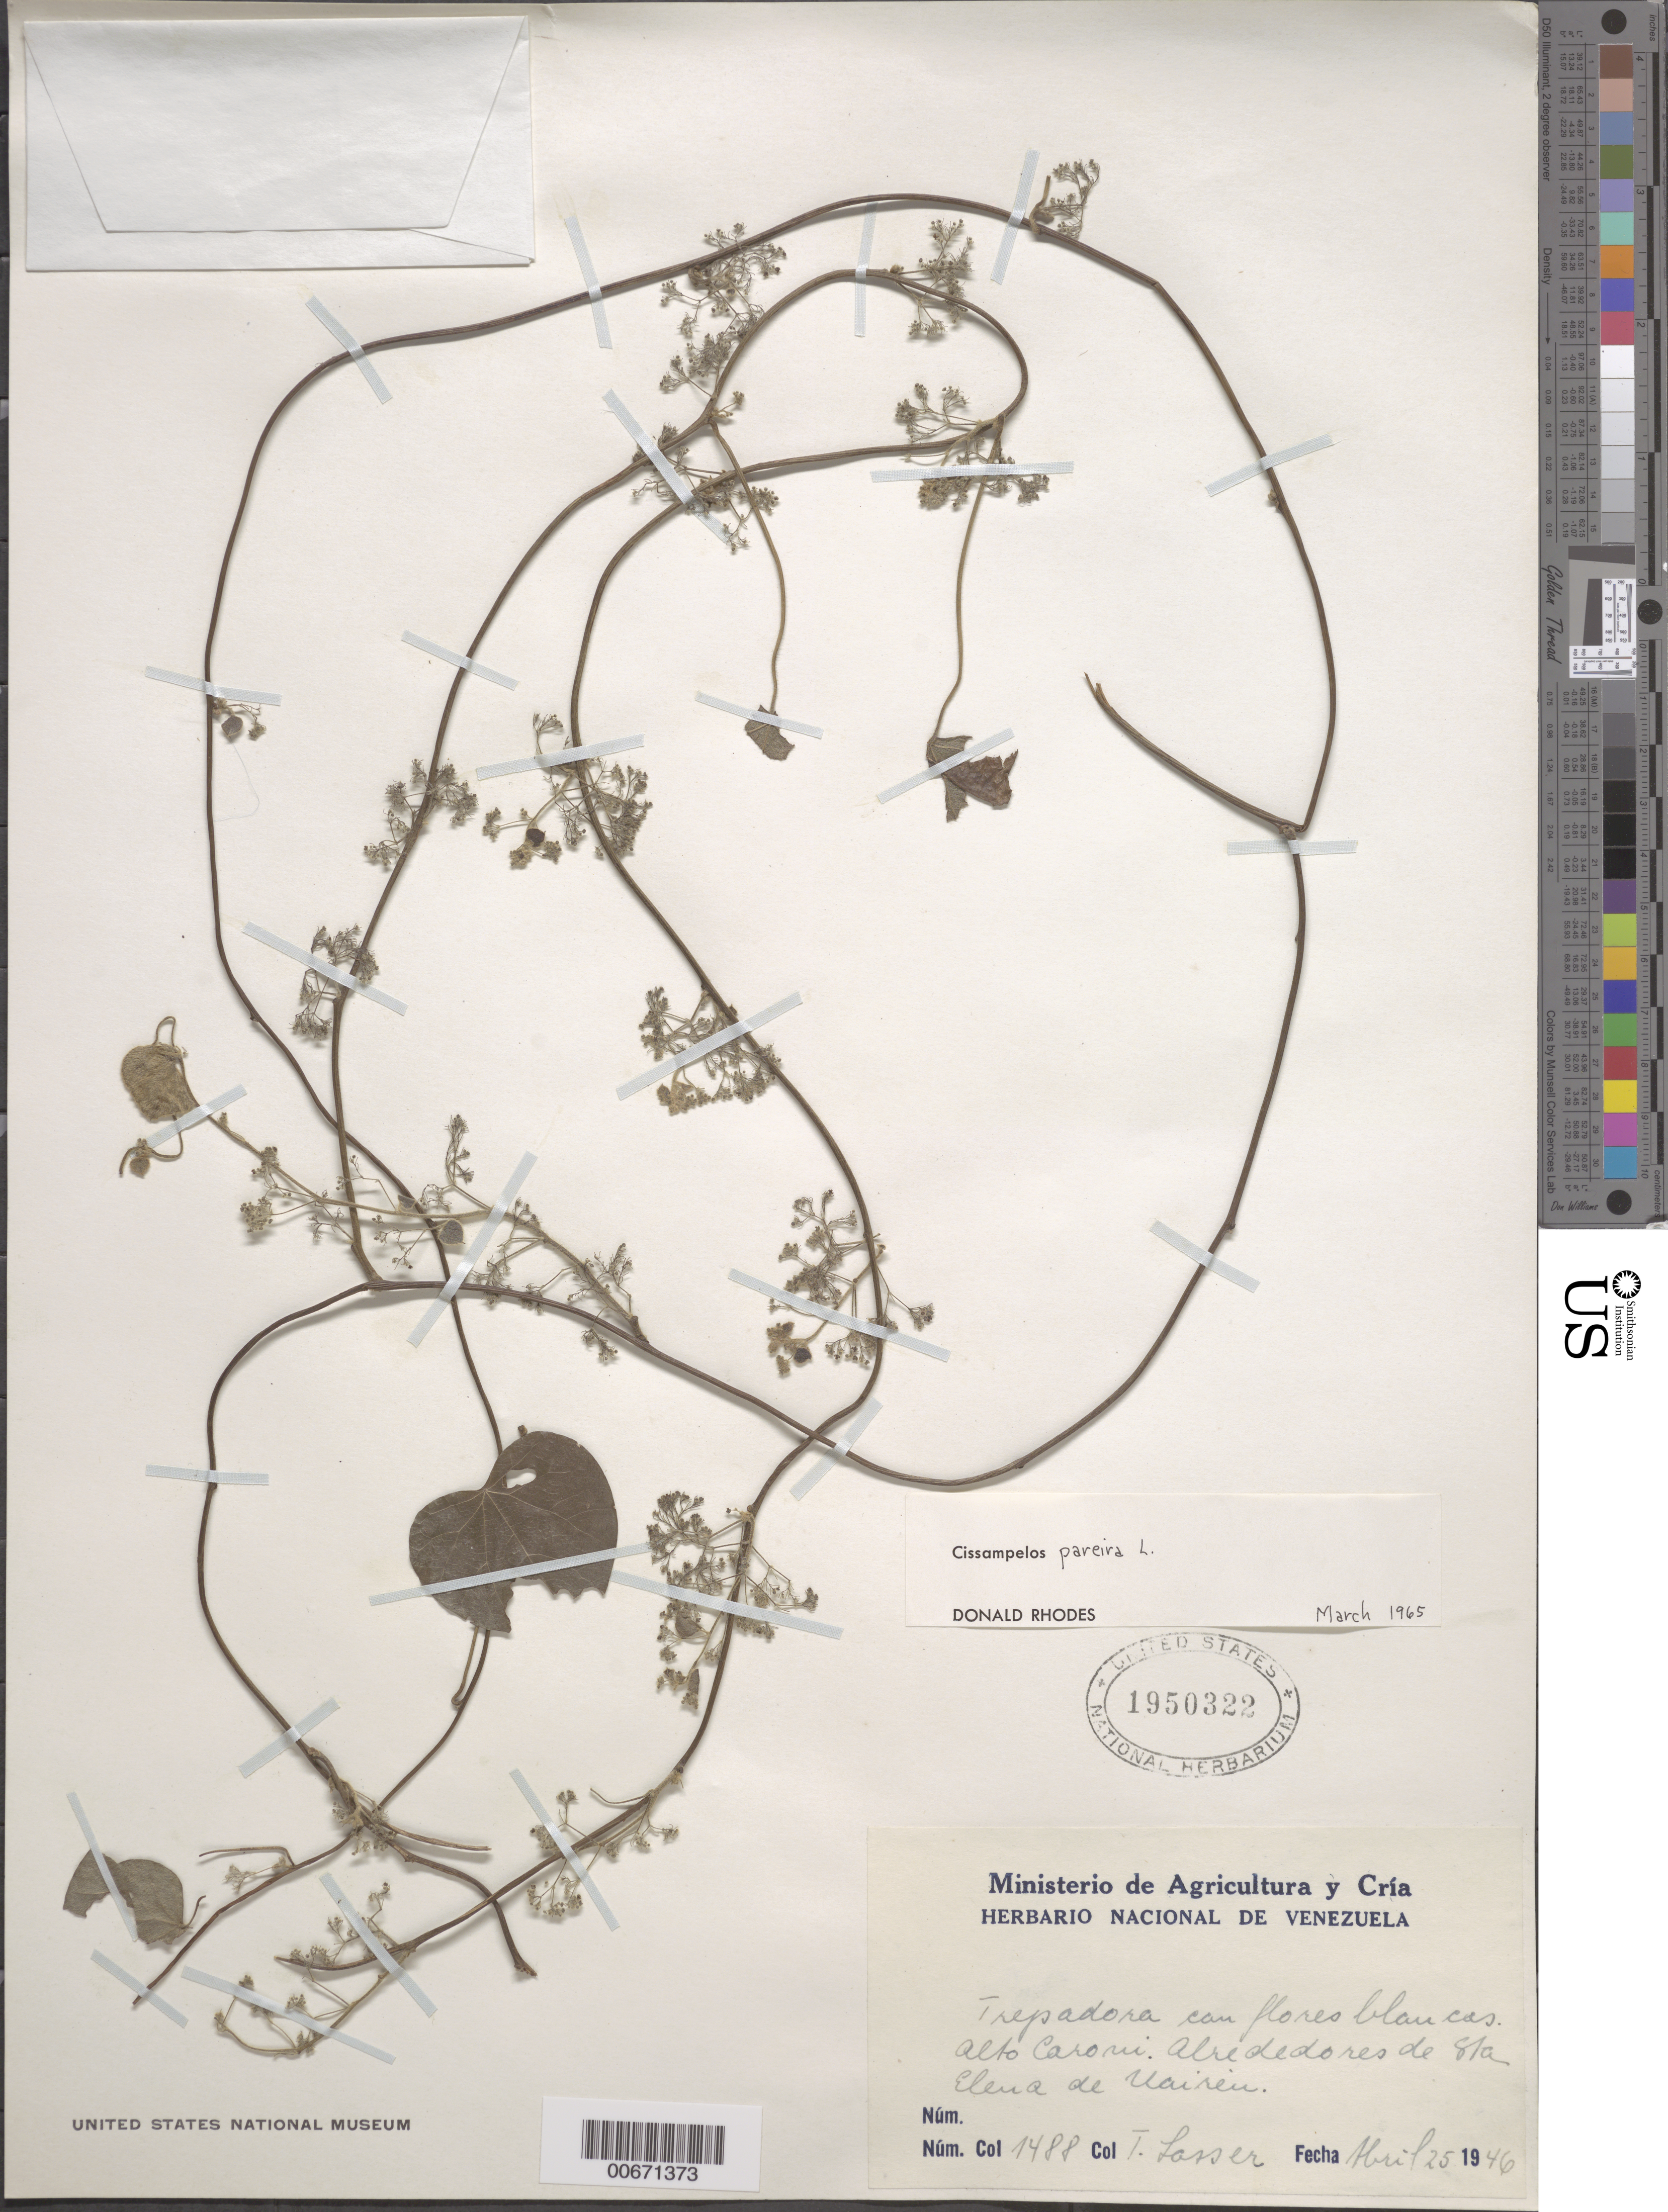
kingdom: Plantae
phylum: Tracheophyta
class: Magnoliopsida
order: Ranunculales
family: Menispermaceae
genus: Cissampelos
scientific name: Cissampelos pareira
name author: L.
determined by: Rhodes, D.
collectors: T. Lasser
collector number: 1488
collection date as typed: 25-Apr-46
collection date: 1946-04-25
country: Venezuela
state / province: Bolívar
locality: Sta. Elena de Uairén, Alto Caroní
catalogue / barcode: US 1950322